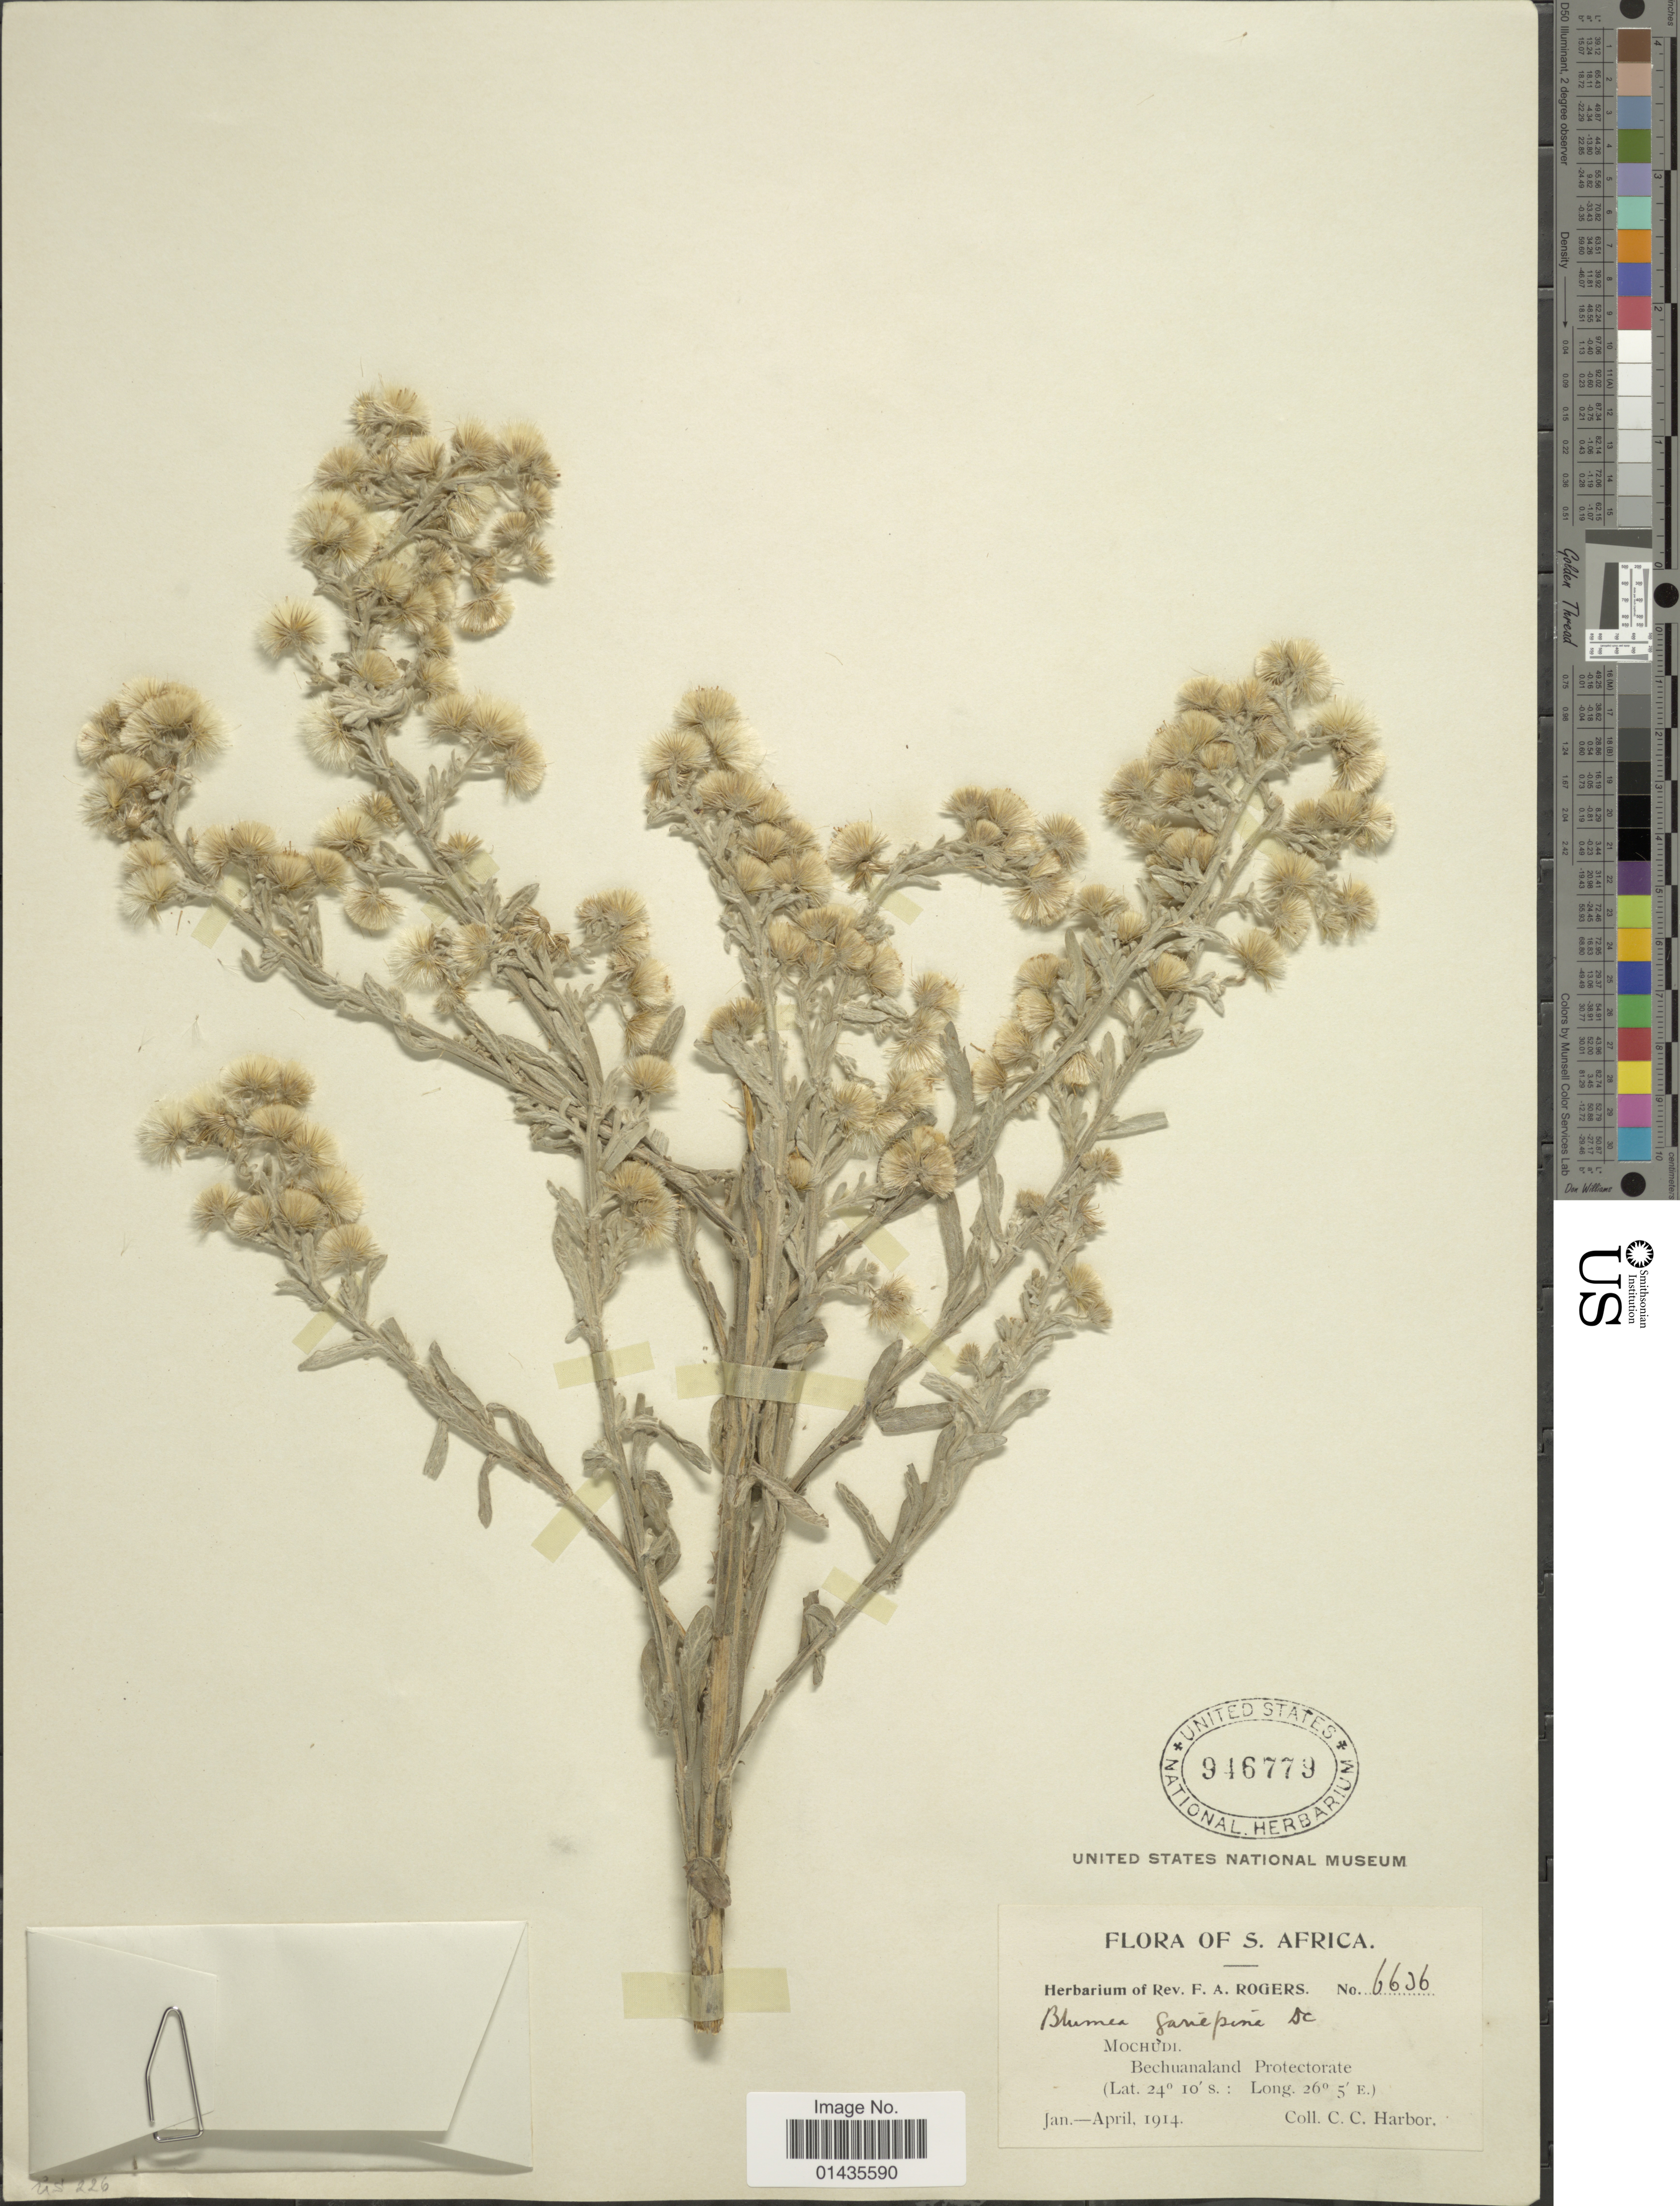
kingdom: Plantae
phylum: Tracheophyta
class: Magnoliopsida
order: Asterales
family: Asteraceae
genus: Blumea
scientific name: Blumea gariepina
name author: DC.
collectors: C. Harbor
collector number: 6636*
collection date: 1914-01/1914-04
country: Botswana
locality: S. Africa, Mochudi, Bechuanaland Protectorate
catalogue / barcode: US 946779